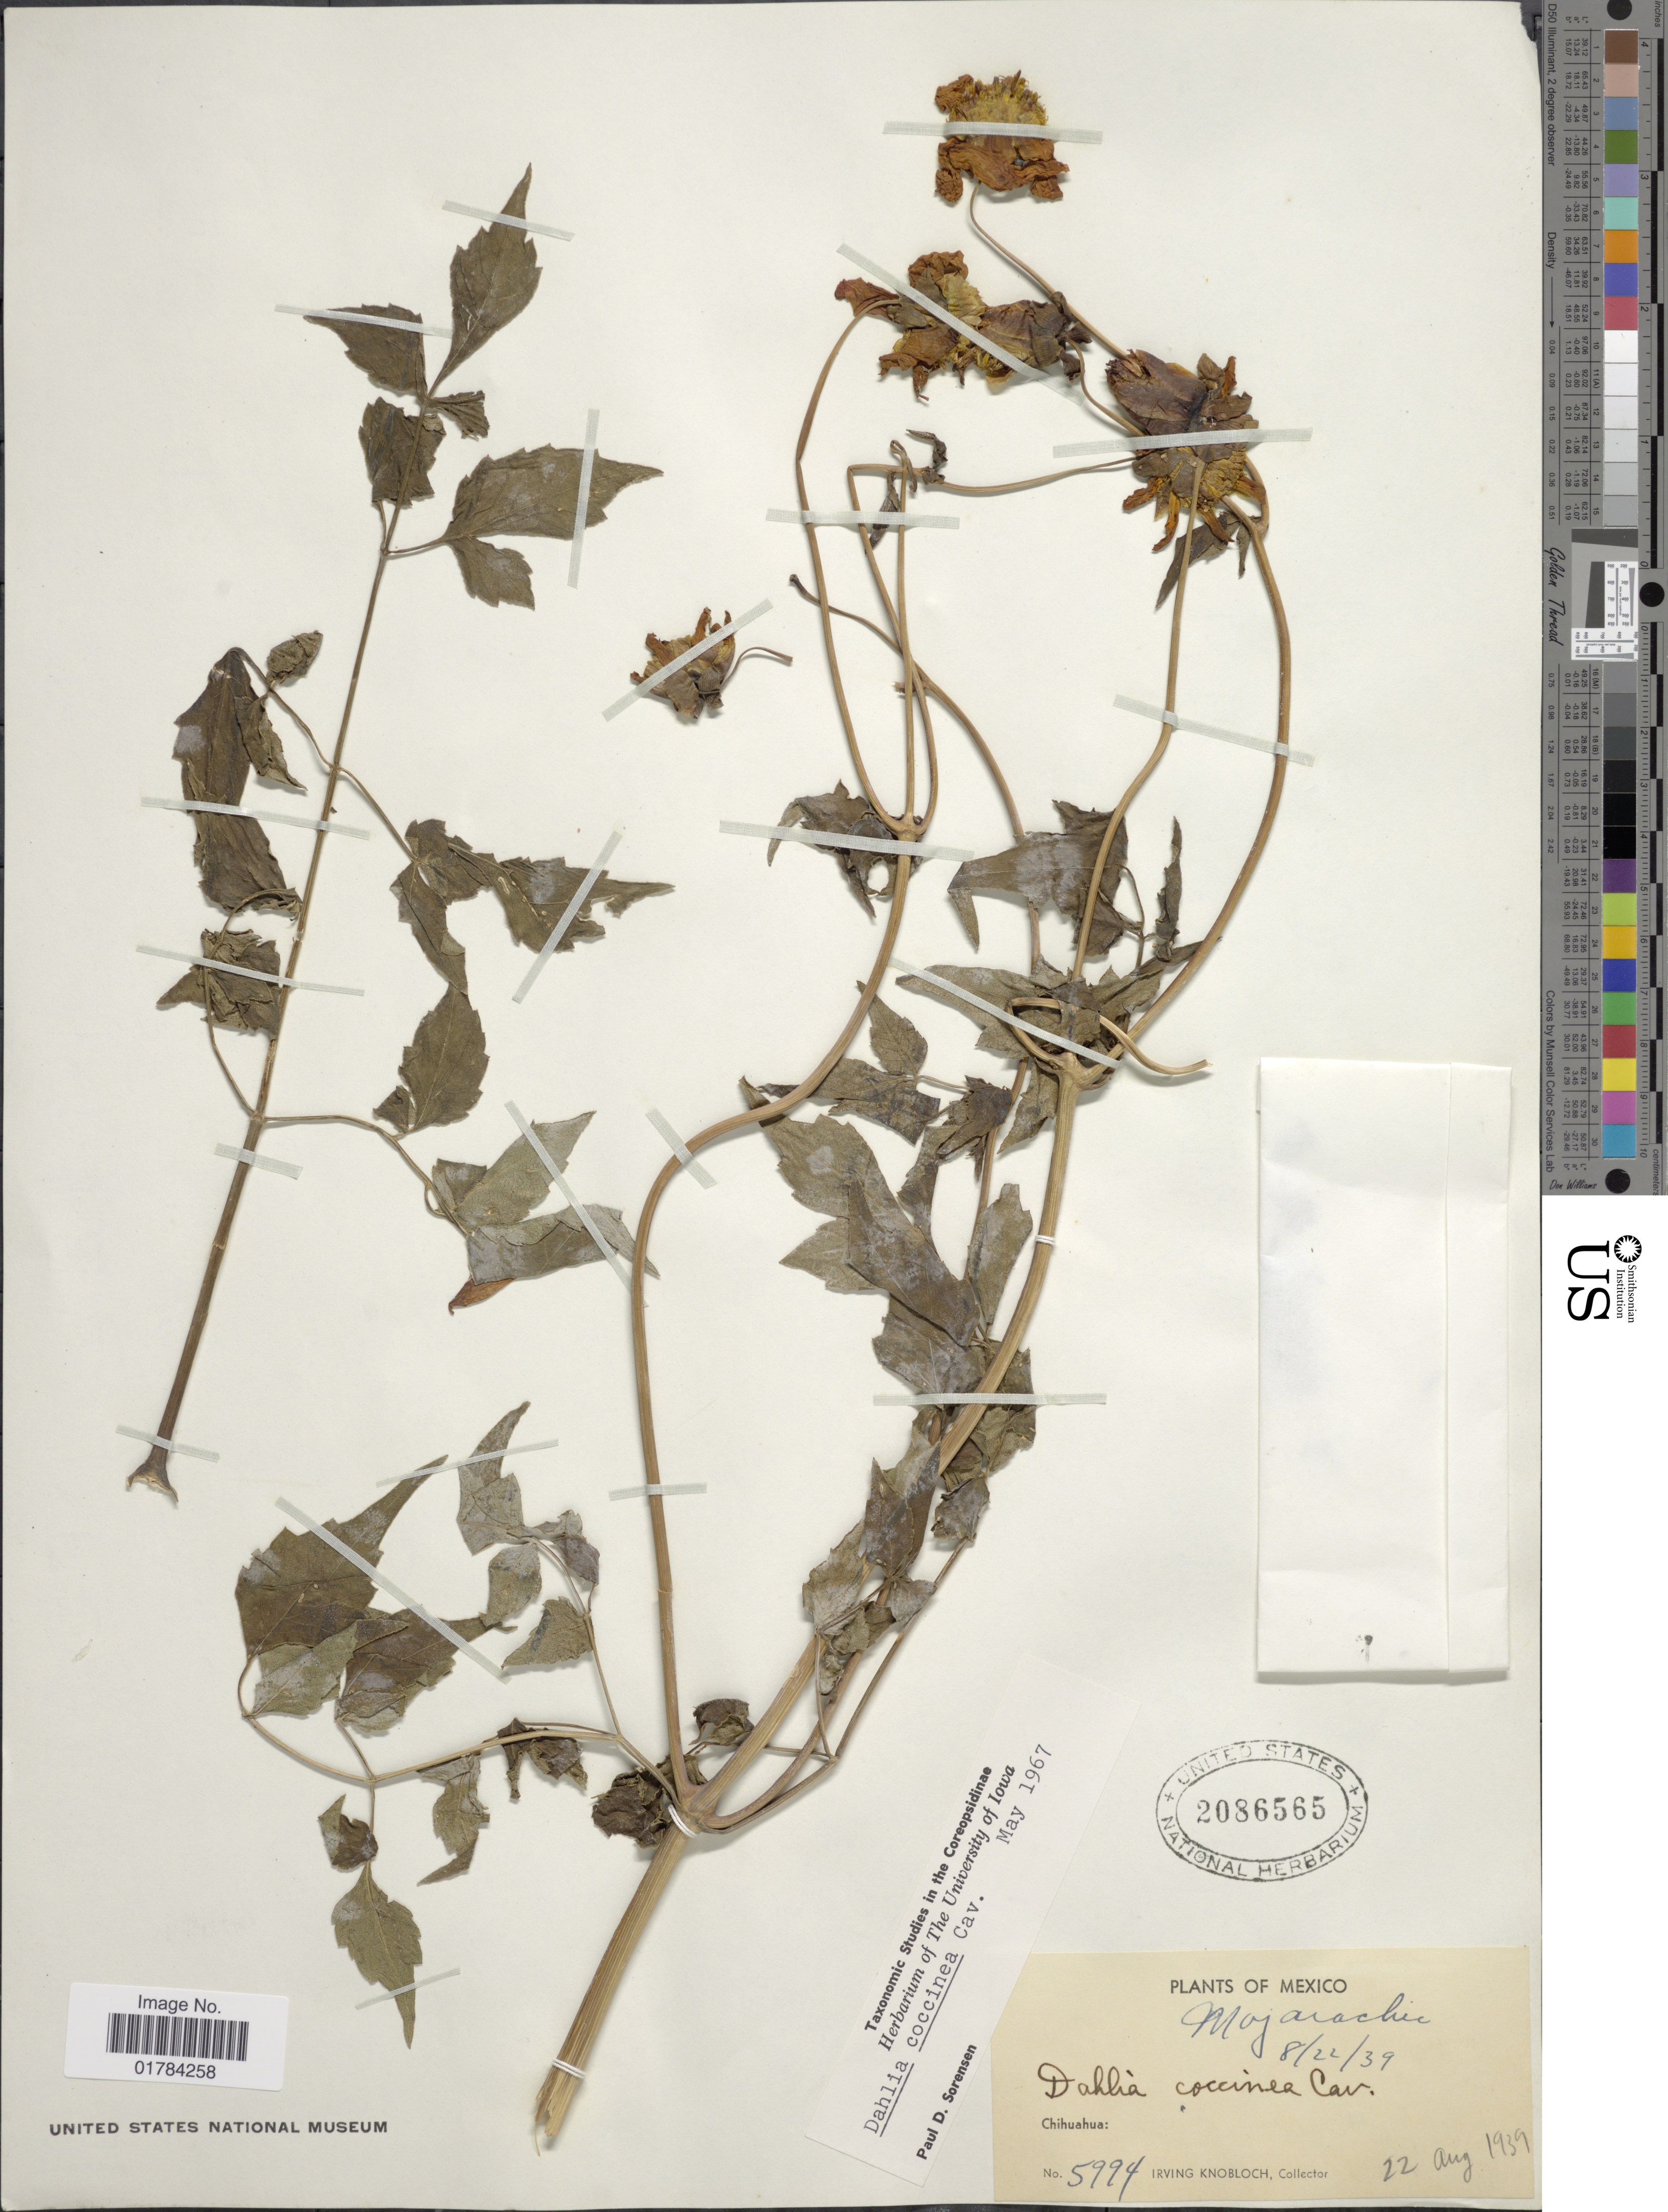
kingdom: Plantae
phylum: Tracheophyta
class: Magnoliopsida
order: Asterales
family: Asteraceae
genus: Dahlia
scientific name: Dahlia coccinea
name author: Cav.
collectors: I. W. Knobloch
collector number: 5994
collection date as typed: Transcribed d/m/y: 22/8/39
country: Mexico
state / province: Chihuahua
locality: Mojarachi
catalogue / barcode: US 2086565